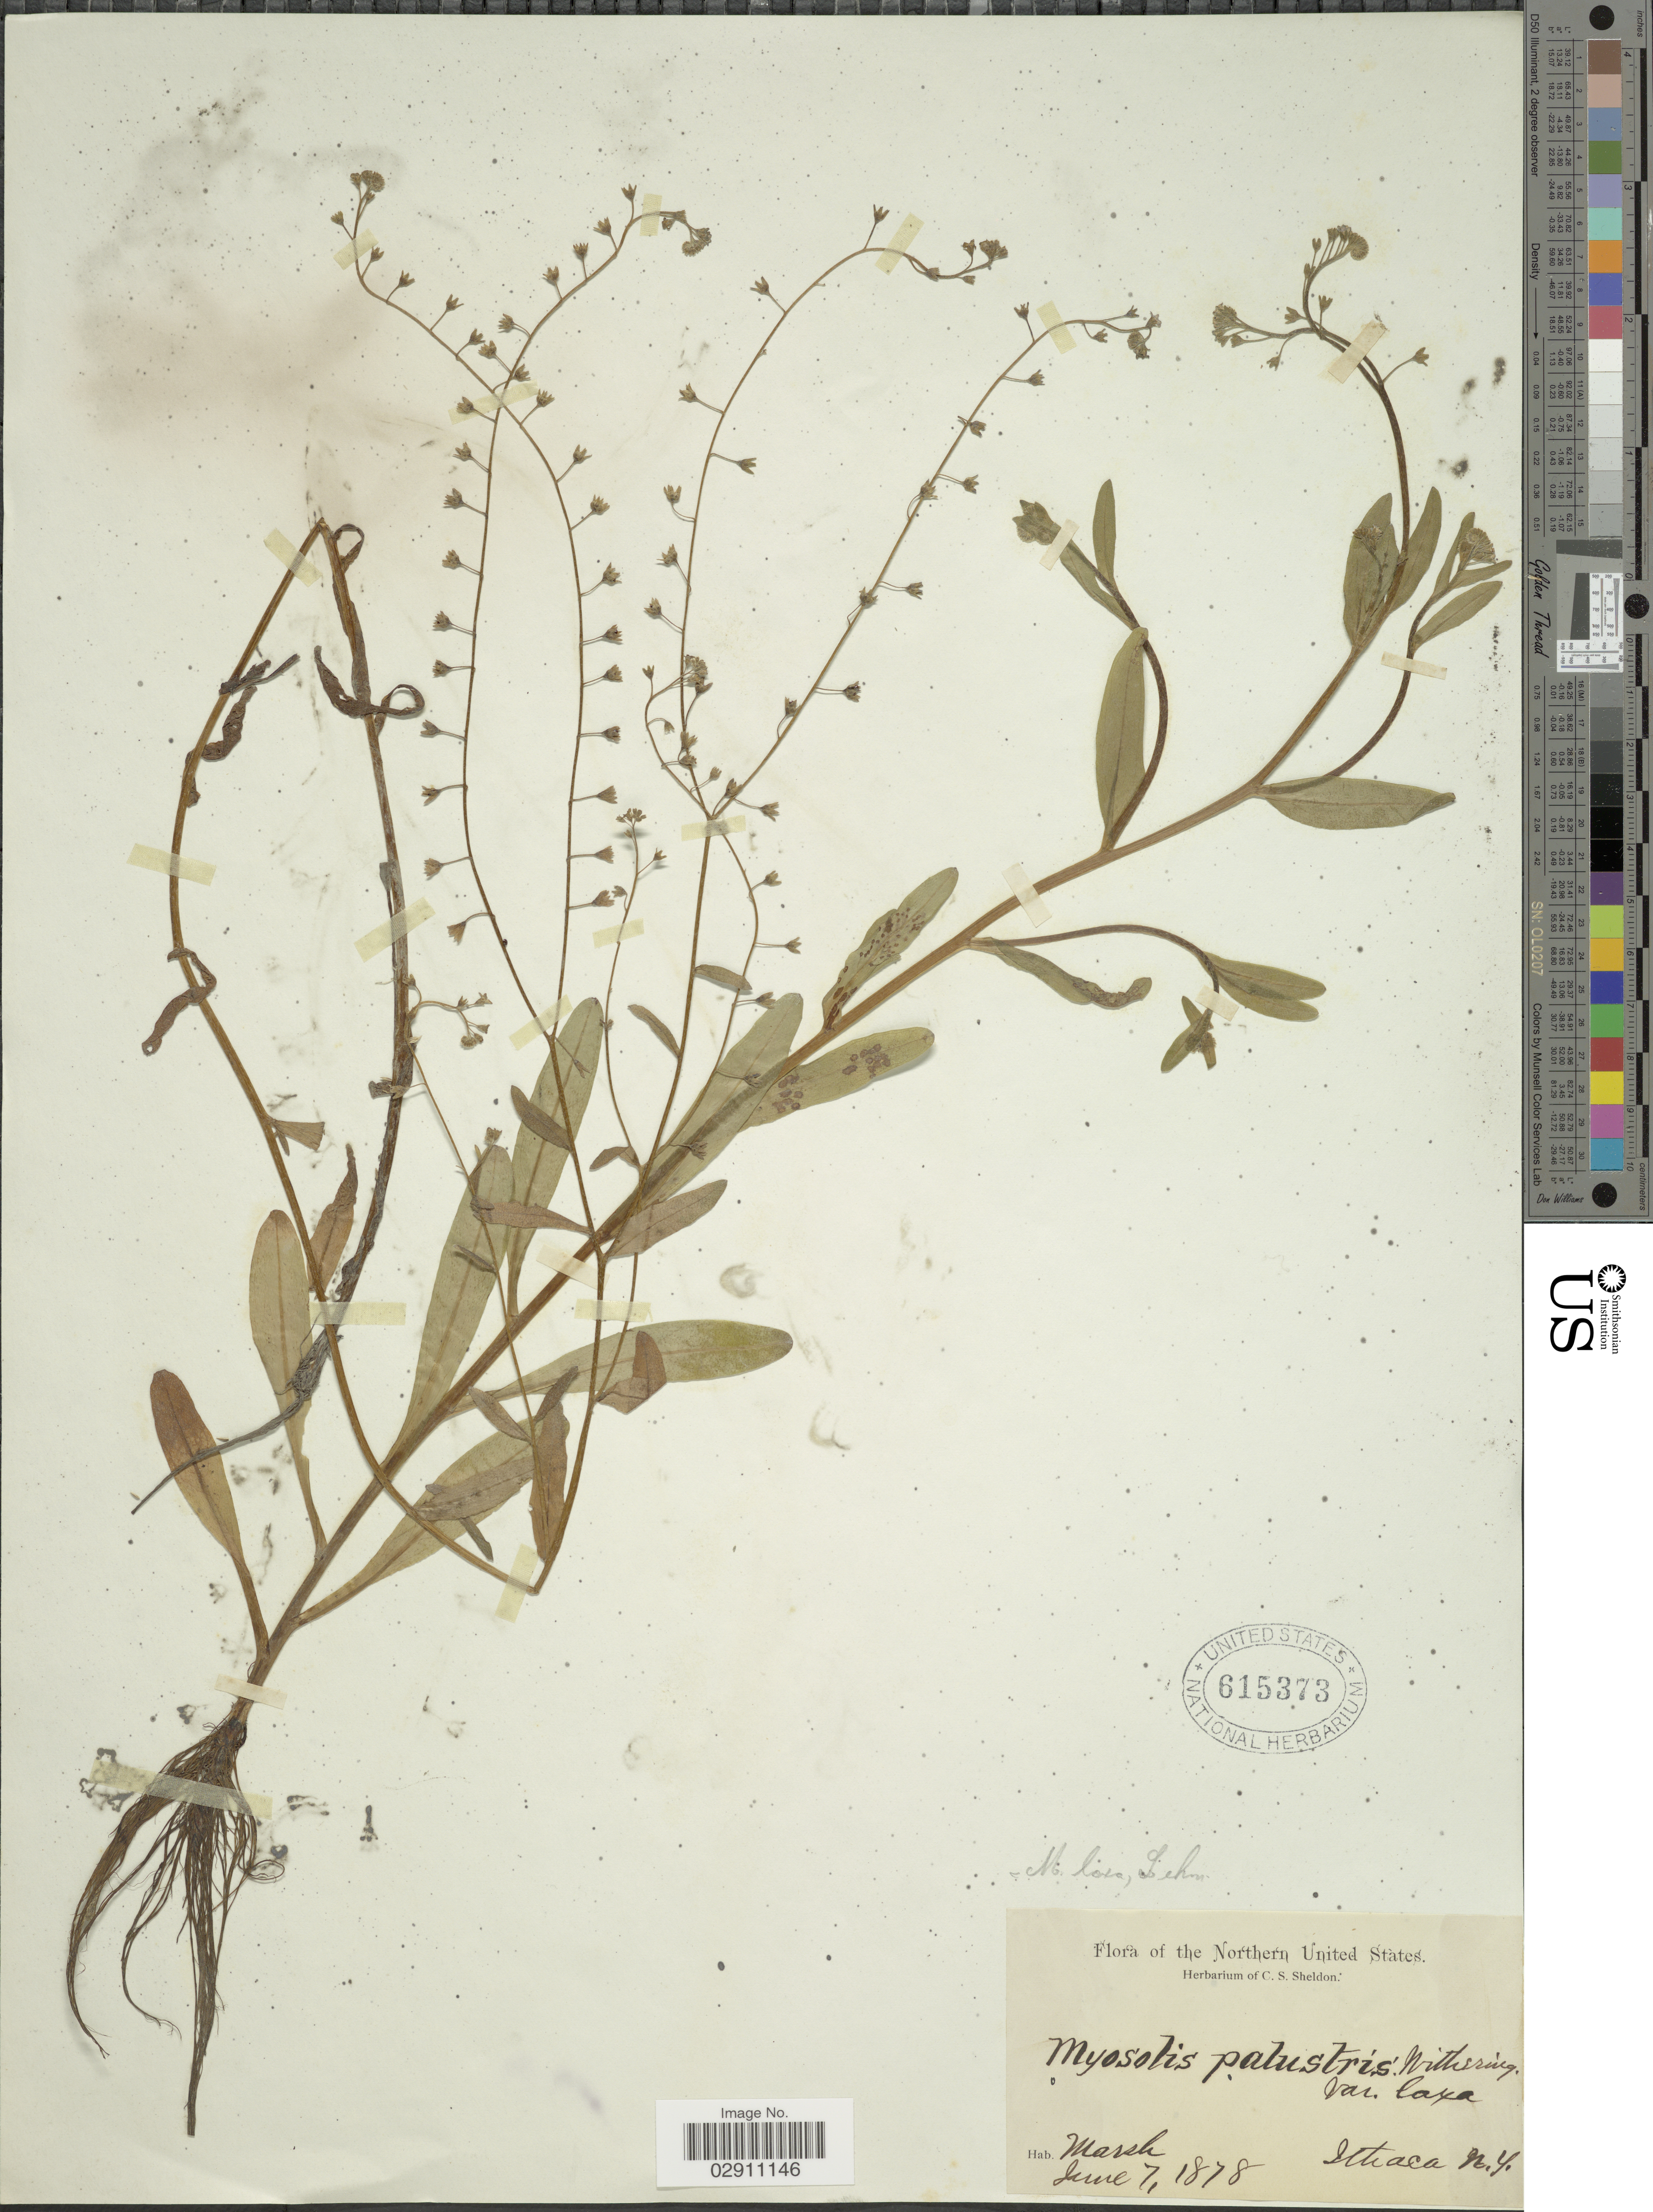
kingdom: Plantae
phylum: Tracheophyta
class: Magnoliopsida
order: Boraginales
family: Boraginaceae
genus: Myosotis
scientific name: Myosotis laxa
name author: F. Lehm.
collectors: ex herb. C. S. Sheldon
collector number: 4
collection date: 1878-06-07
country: United States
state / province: New York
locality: Northern United States, Massh, Iltaca.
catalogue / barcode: US 615373